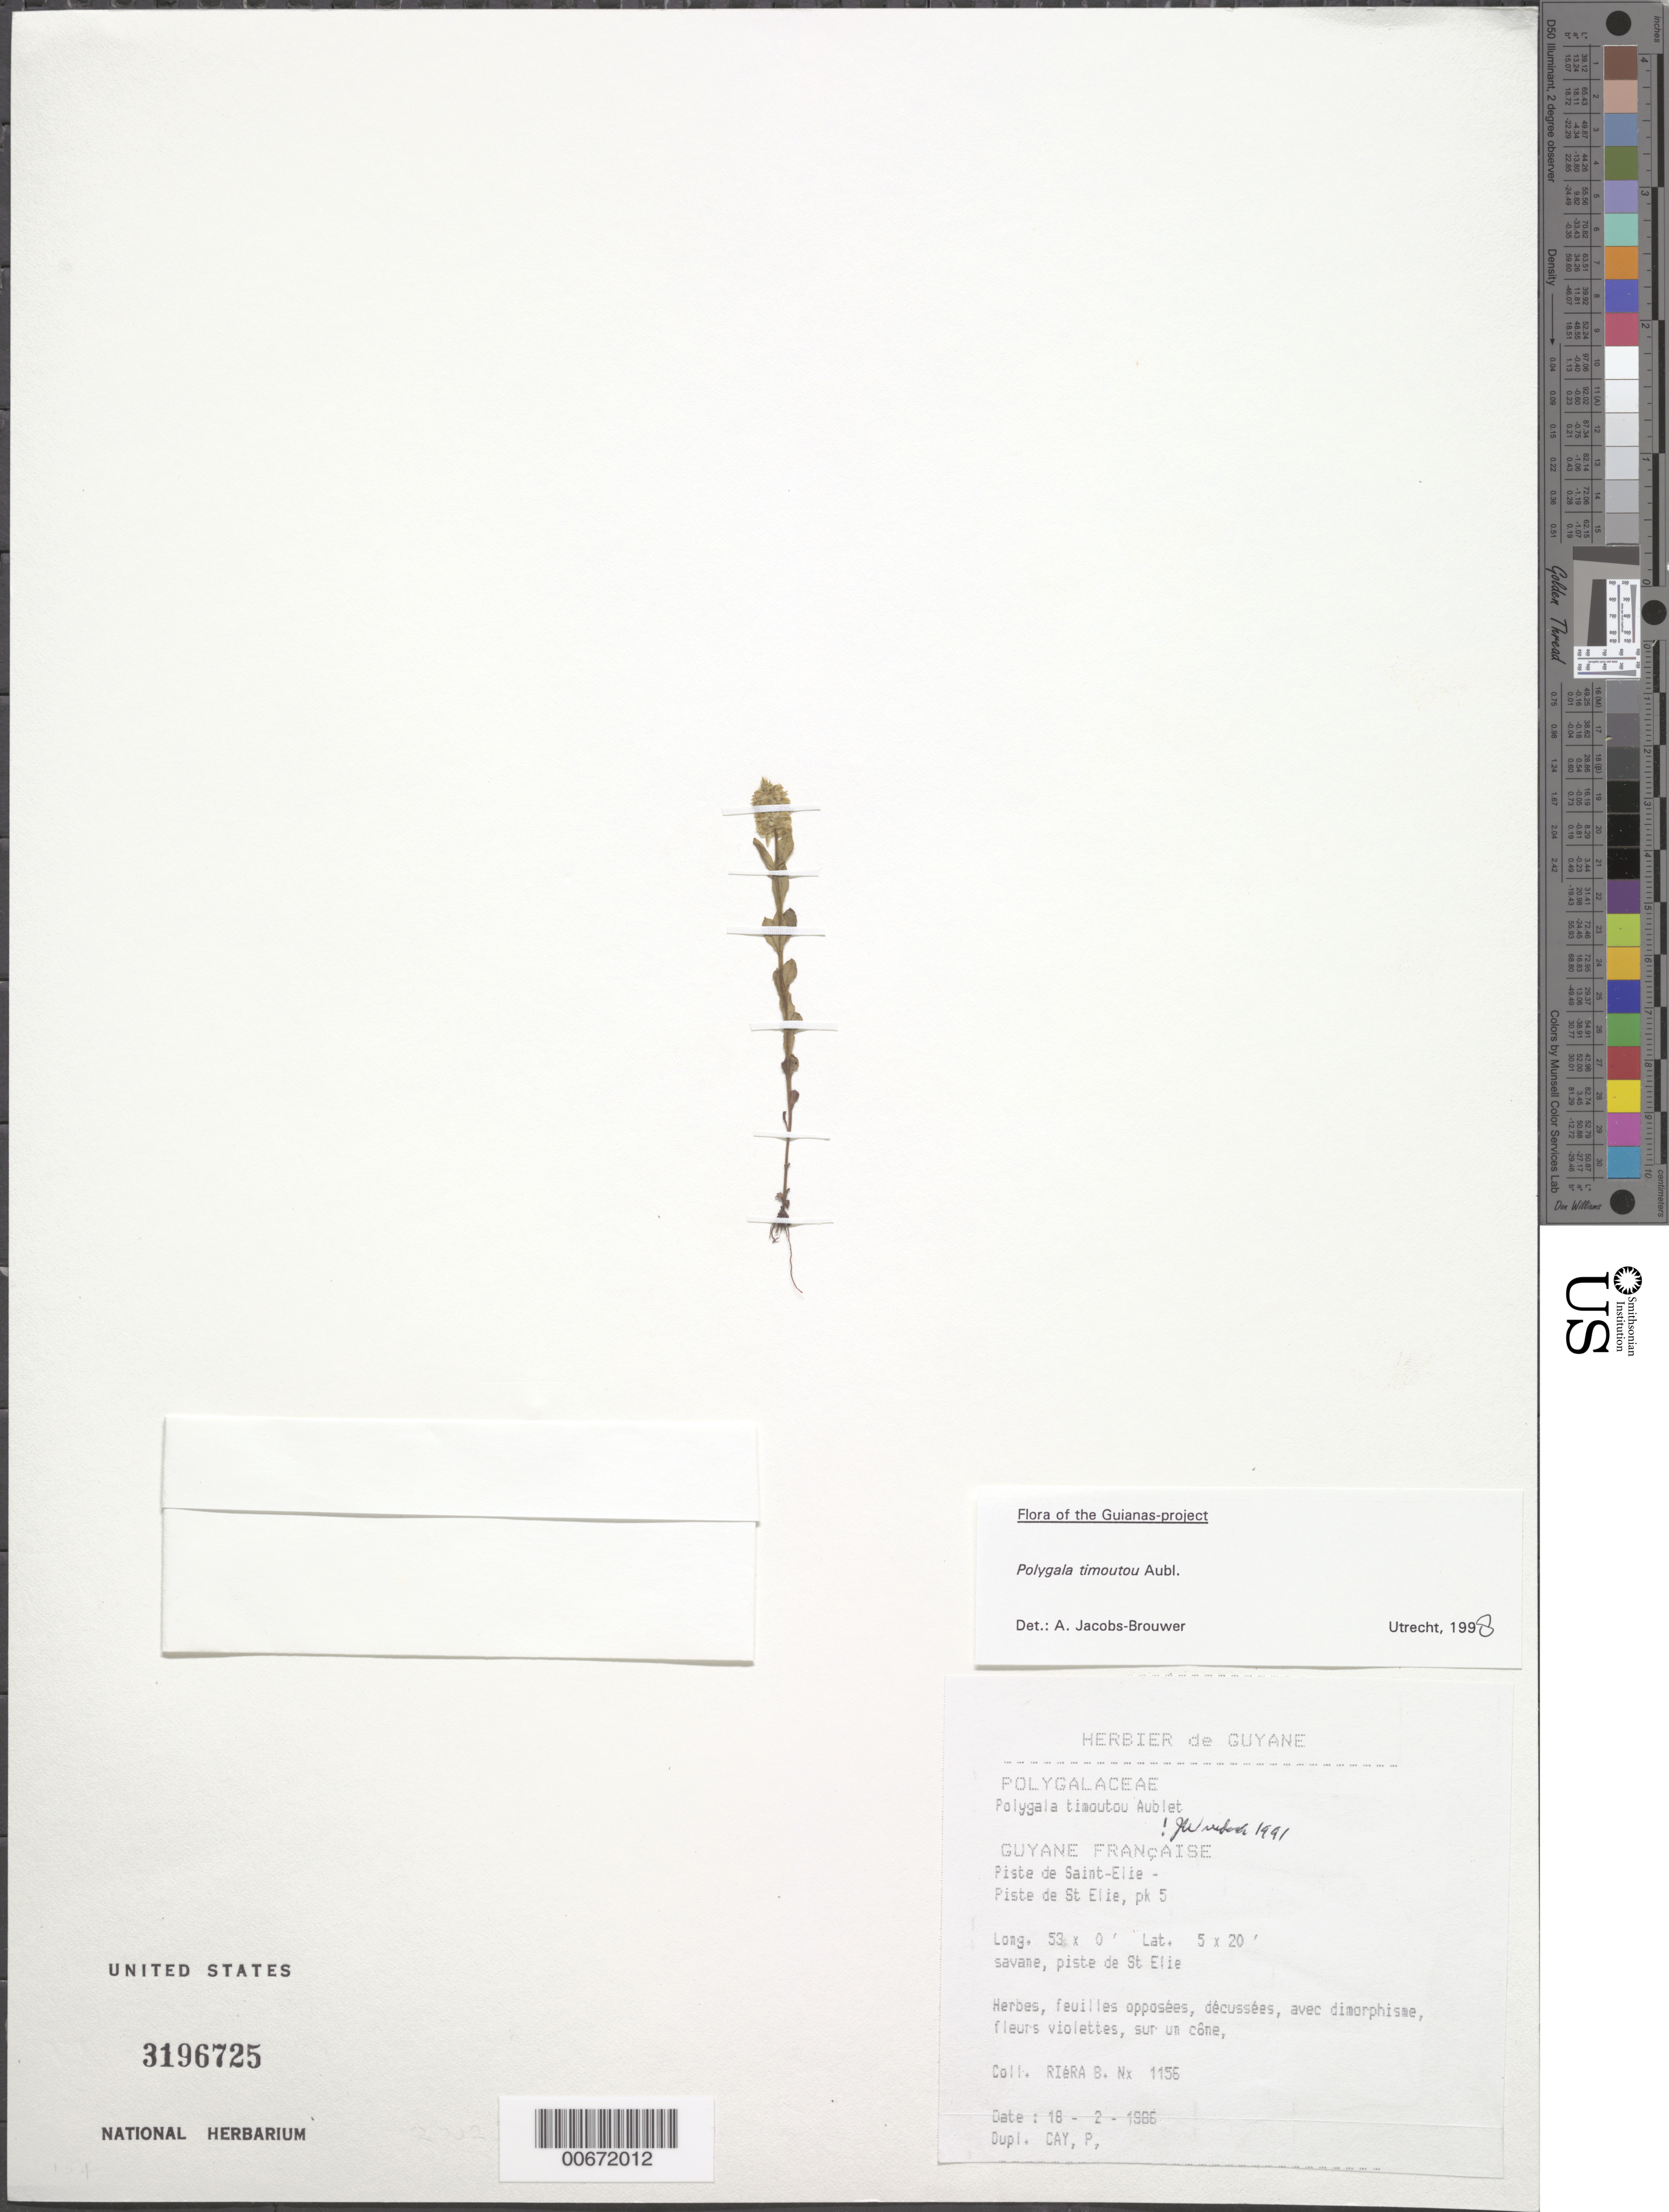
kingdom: Plantae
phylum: Tracheophyta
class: Magnoliopsida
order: Fabales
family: Polygalaceae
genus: Polygala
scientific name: Polygala timoutou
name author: Aubl.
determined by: Jacobs-Brouwer, A.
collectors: B. Riéra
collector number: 1156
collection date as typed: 18-Feb-86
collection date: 1986-02-18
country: French Guiana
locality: Piste de Saint-Élie, pk. 5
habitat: Savanna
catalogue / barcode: US 3196725